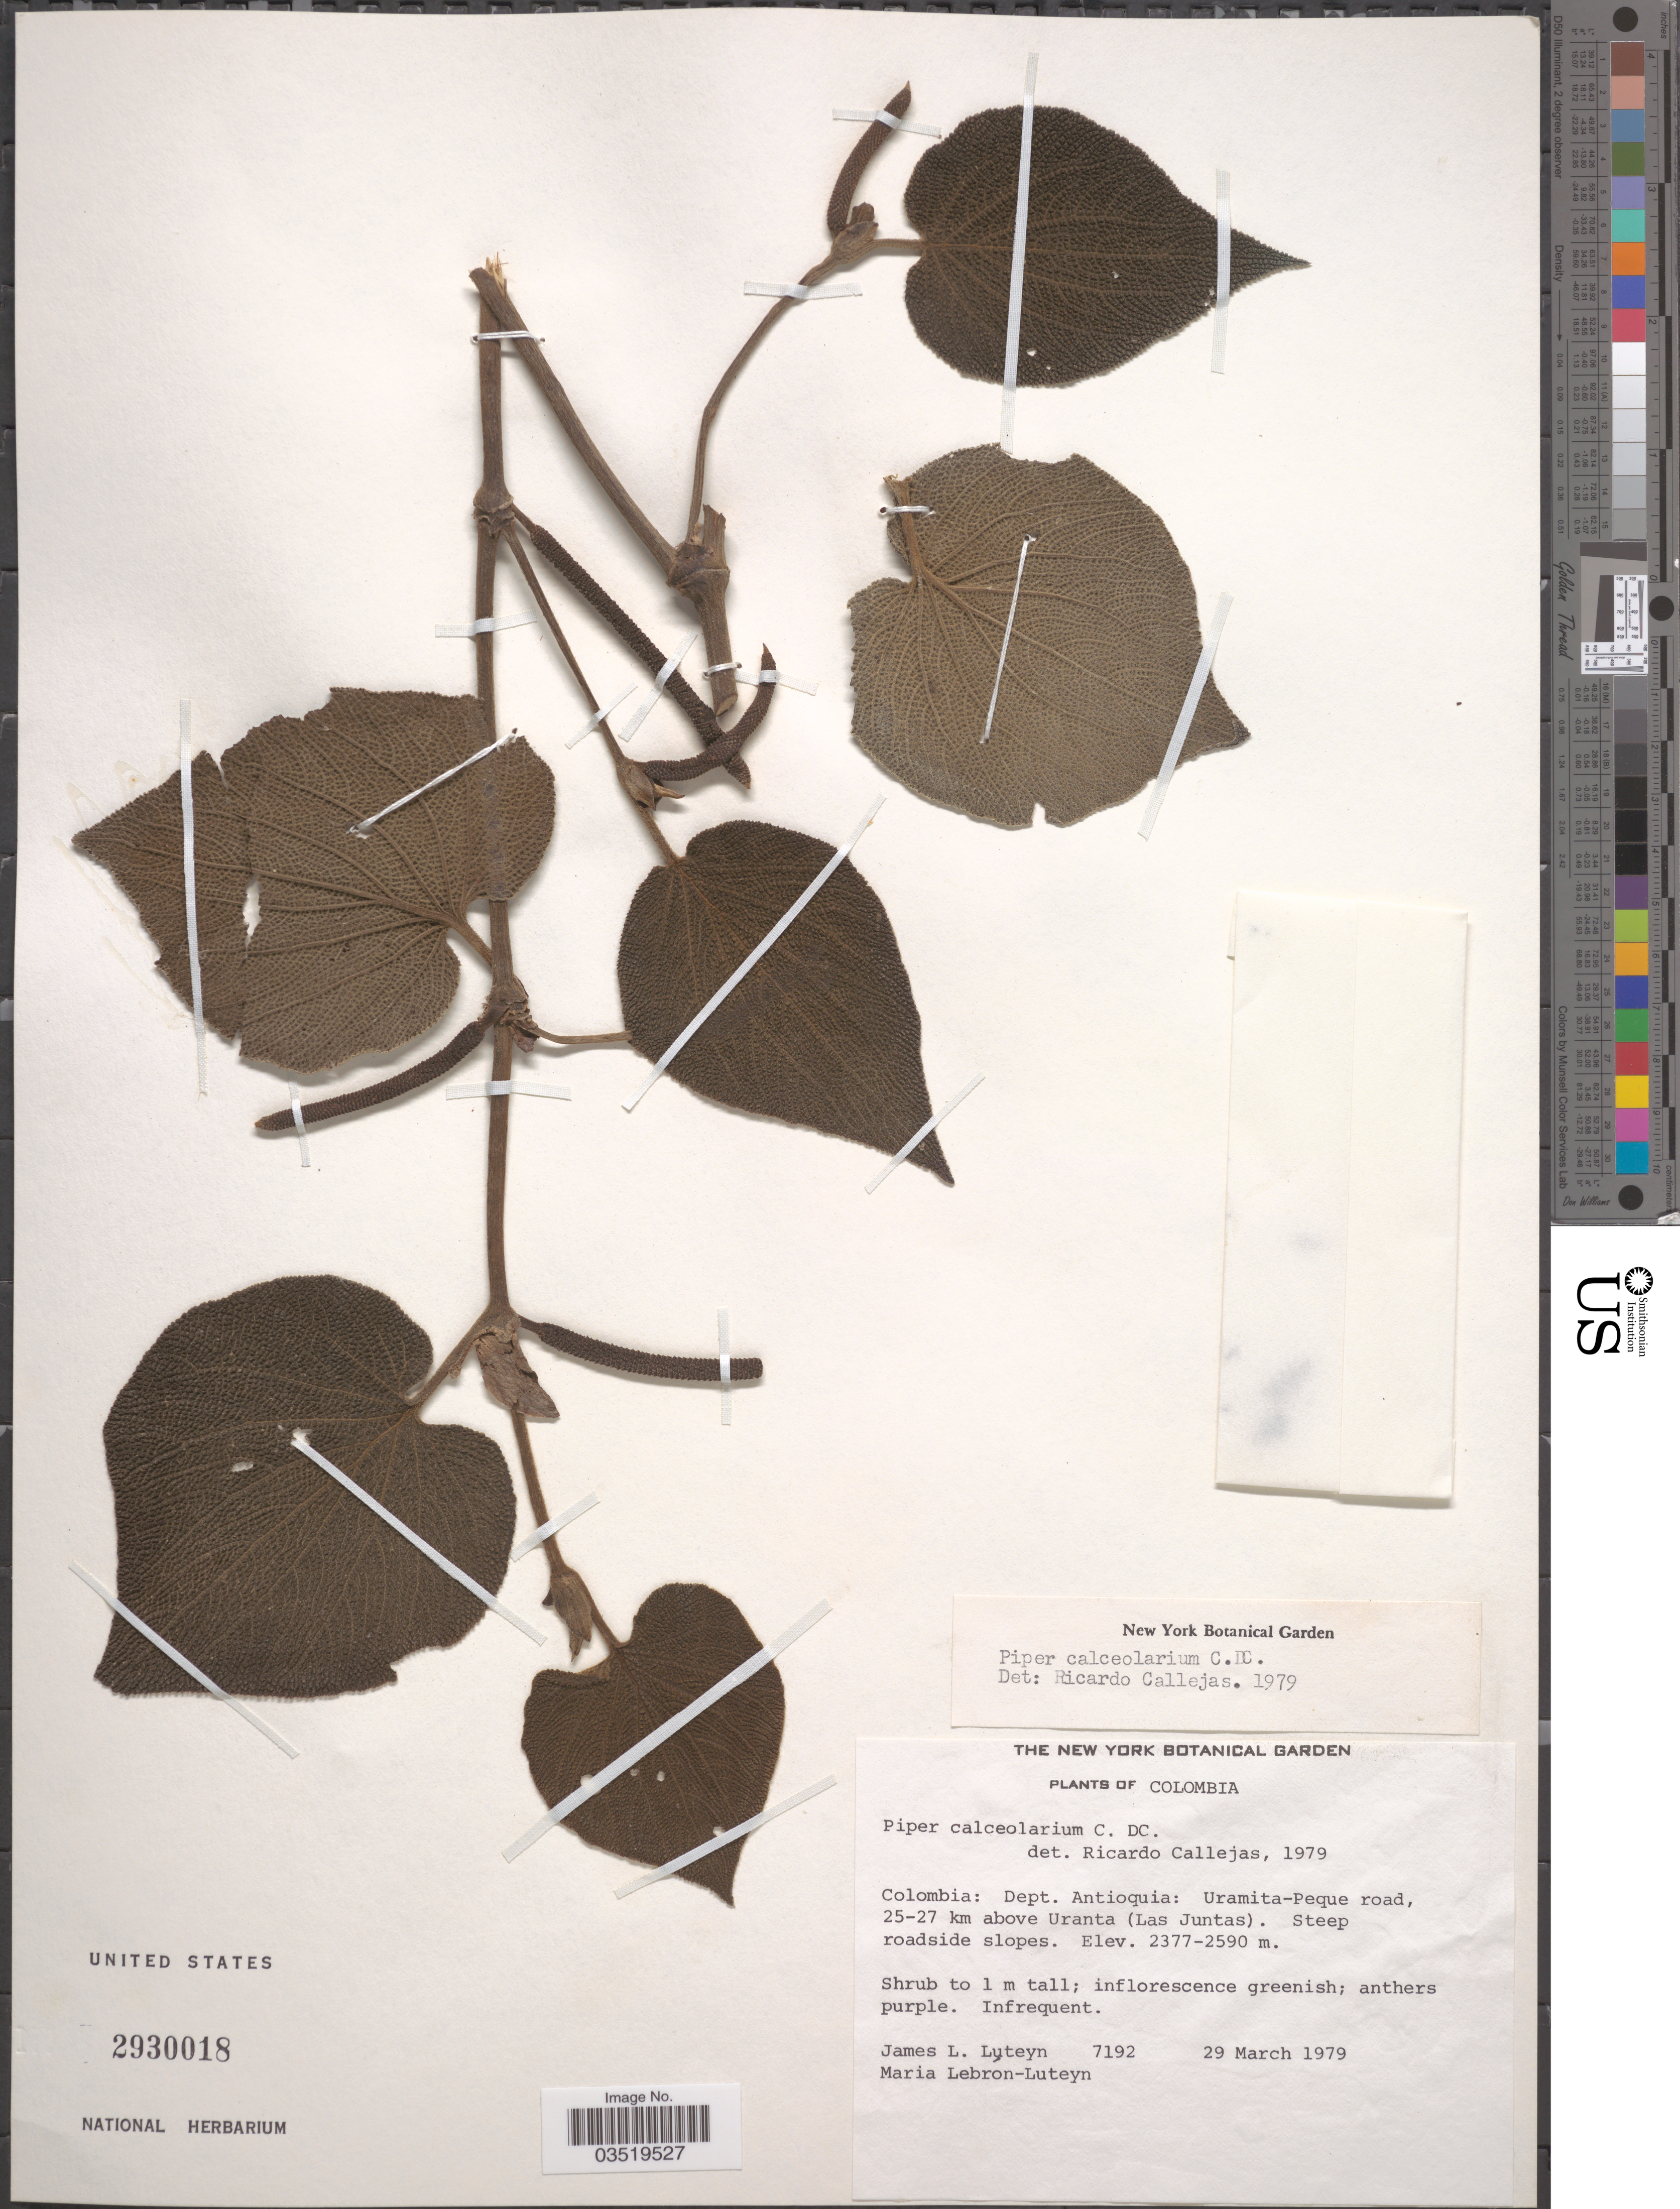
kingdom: Plantae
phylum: Tracheophyta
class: Magnoliopsida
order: Piperales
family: Piperaceae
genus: Piper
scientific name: Piper calceolarium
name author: C. DC.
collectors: J. L. Luteyn & M. L. Lebrón-Luteyn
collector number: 7192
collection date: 1979-03-29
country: Colombia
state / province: Antioquia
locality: Dept. Antioquia: Uramita-Peque road, 25-27 km above Uranta (Las Juntas).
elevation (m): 2377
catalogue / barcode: US 2930018